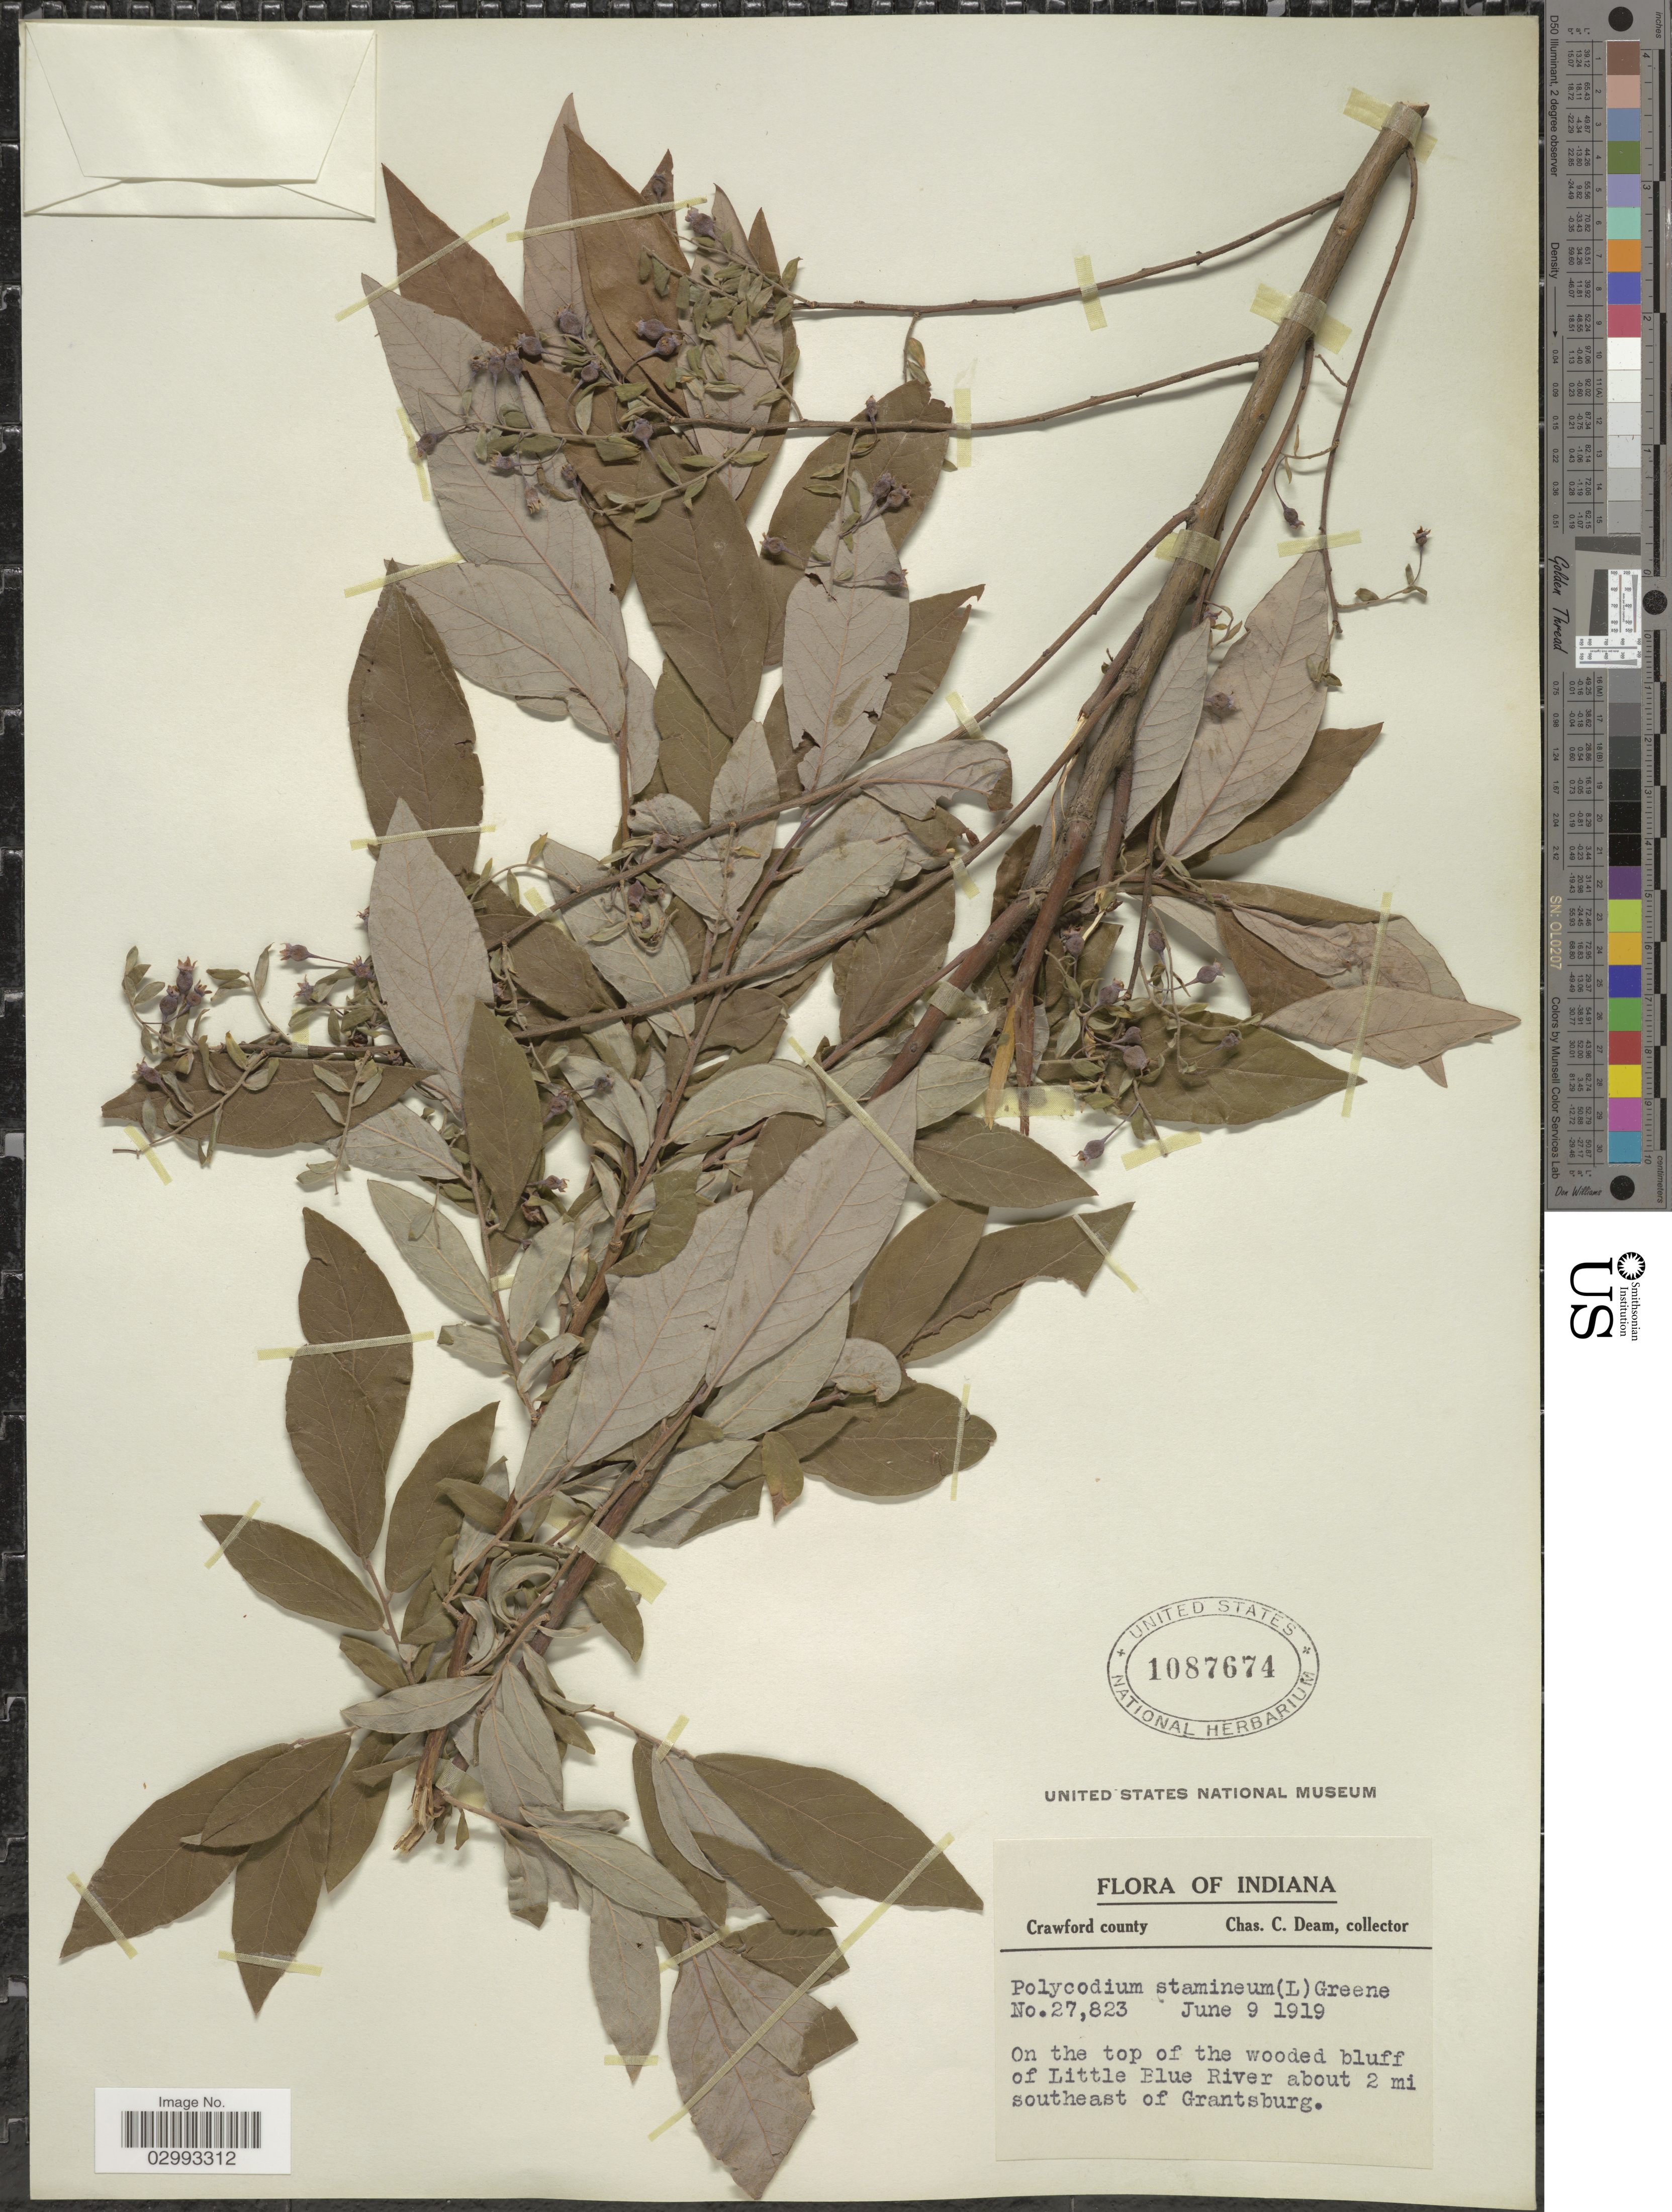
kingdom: Plantae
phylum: Tracheophyta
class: Magnoliopsida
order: Ericales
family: Ericaceae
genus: Polycodium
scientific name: Polycodium stamineum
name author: (L.) Greene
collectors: C. C. Deam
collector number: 27823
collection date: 1919-06-09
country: United States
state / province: Indiana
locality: Crawford County. On the top of the wooded bluff of Little Blue River about 2 mi southeast of Grantsburg.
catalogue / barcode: US 1087674